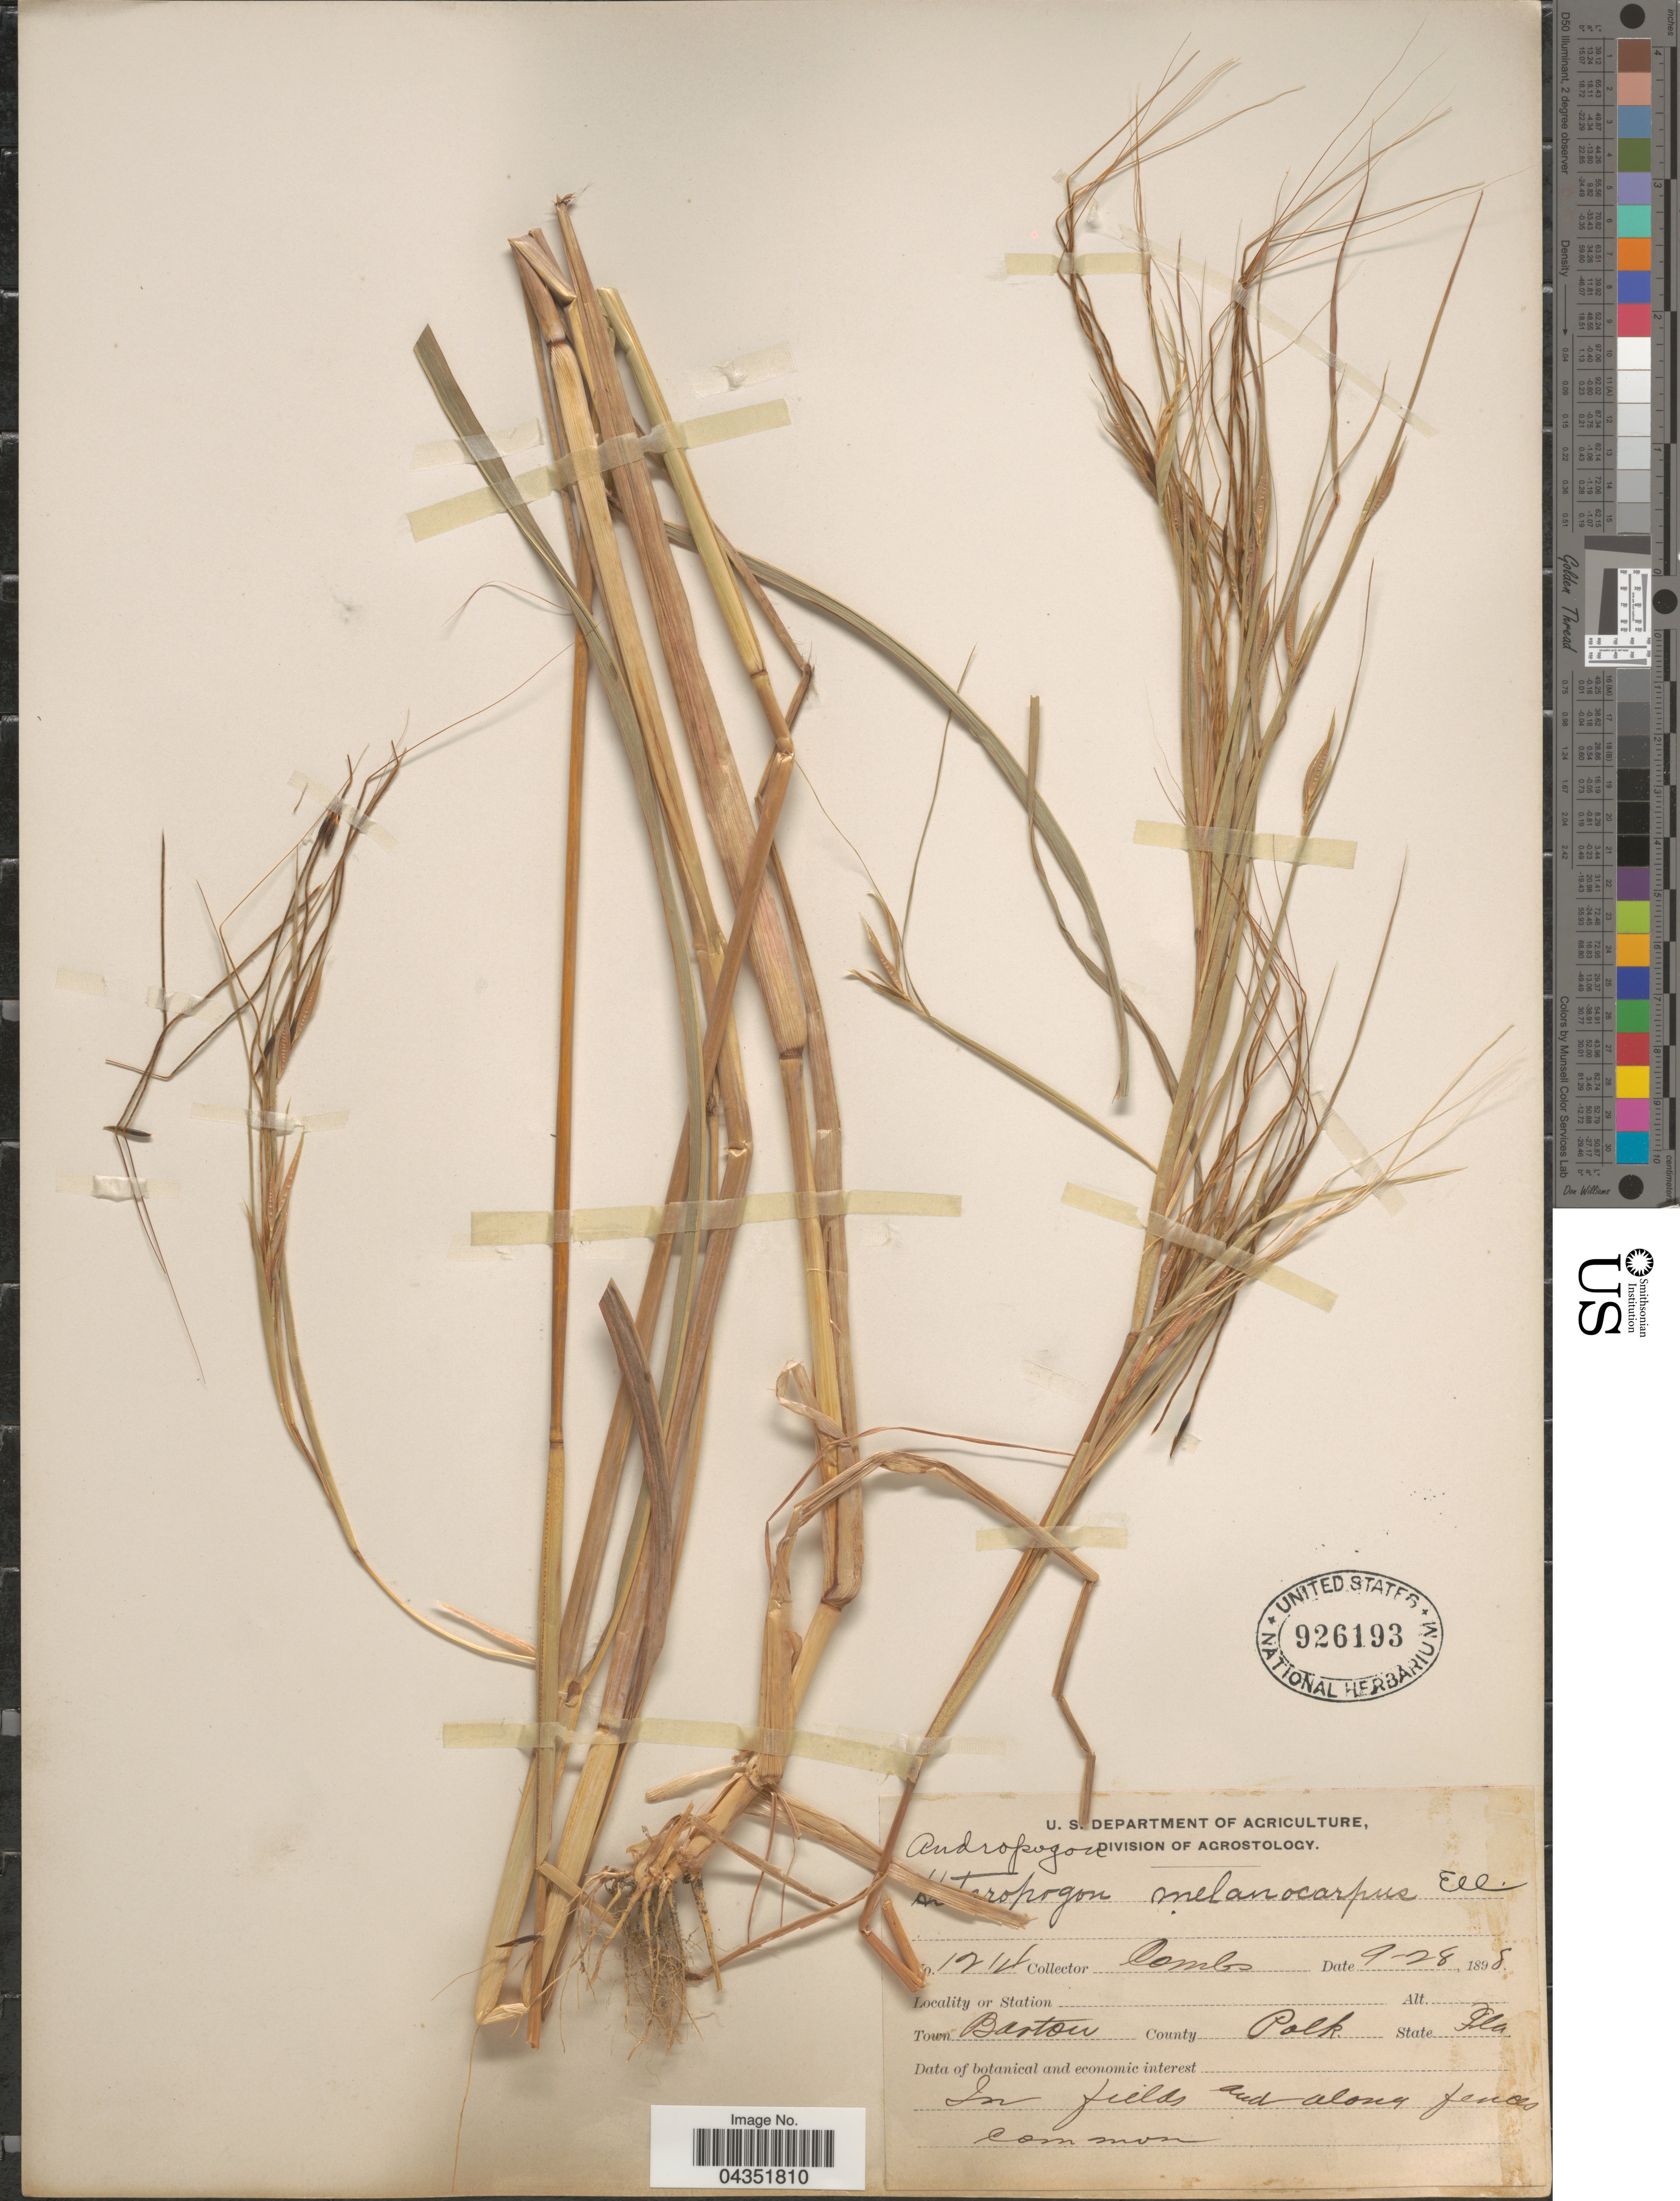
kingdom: Plantae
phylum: Tracheophyta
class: Liliopsida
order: Poales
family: Poaceae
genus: Heteropogon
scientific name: Heteropogon melanocarpus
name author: (Elliott) Benth.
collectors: -. Combs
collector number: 1214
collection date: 1898-09-28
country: United States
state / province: Florida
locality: Town Bartow. County Polk. In fields and along fences.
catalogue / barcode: US 926193